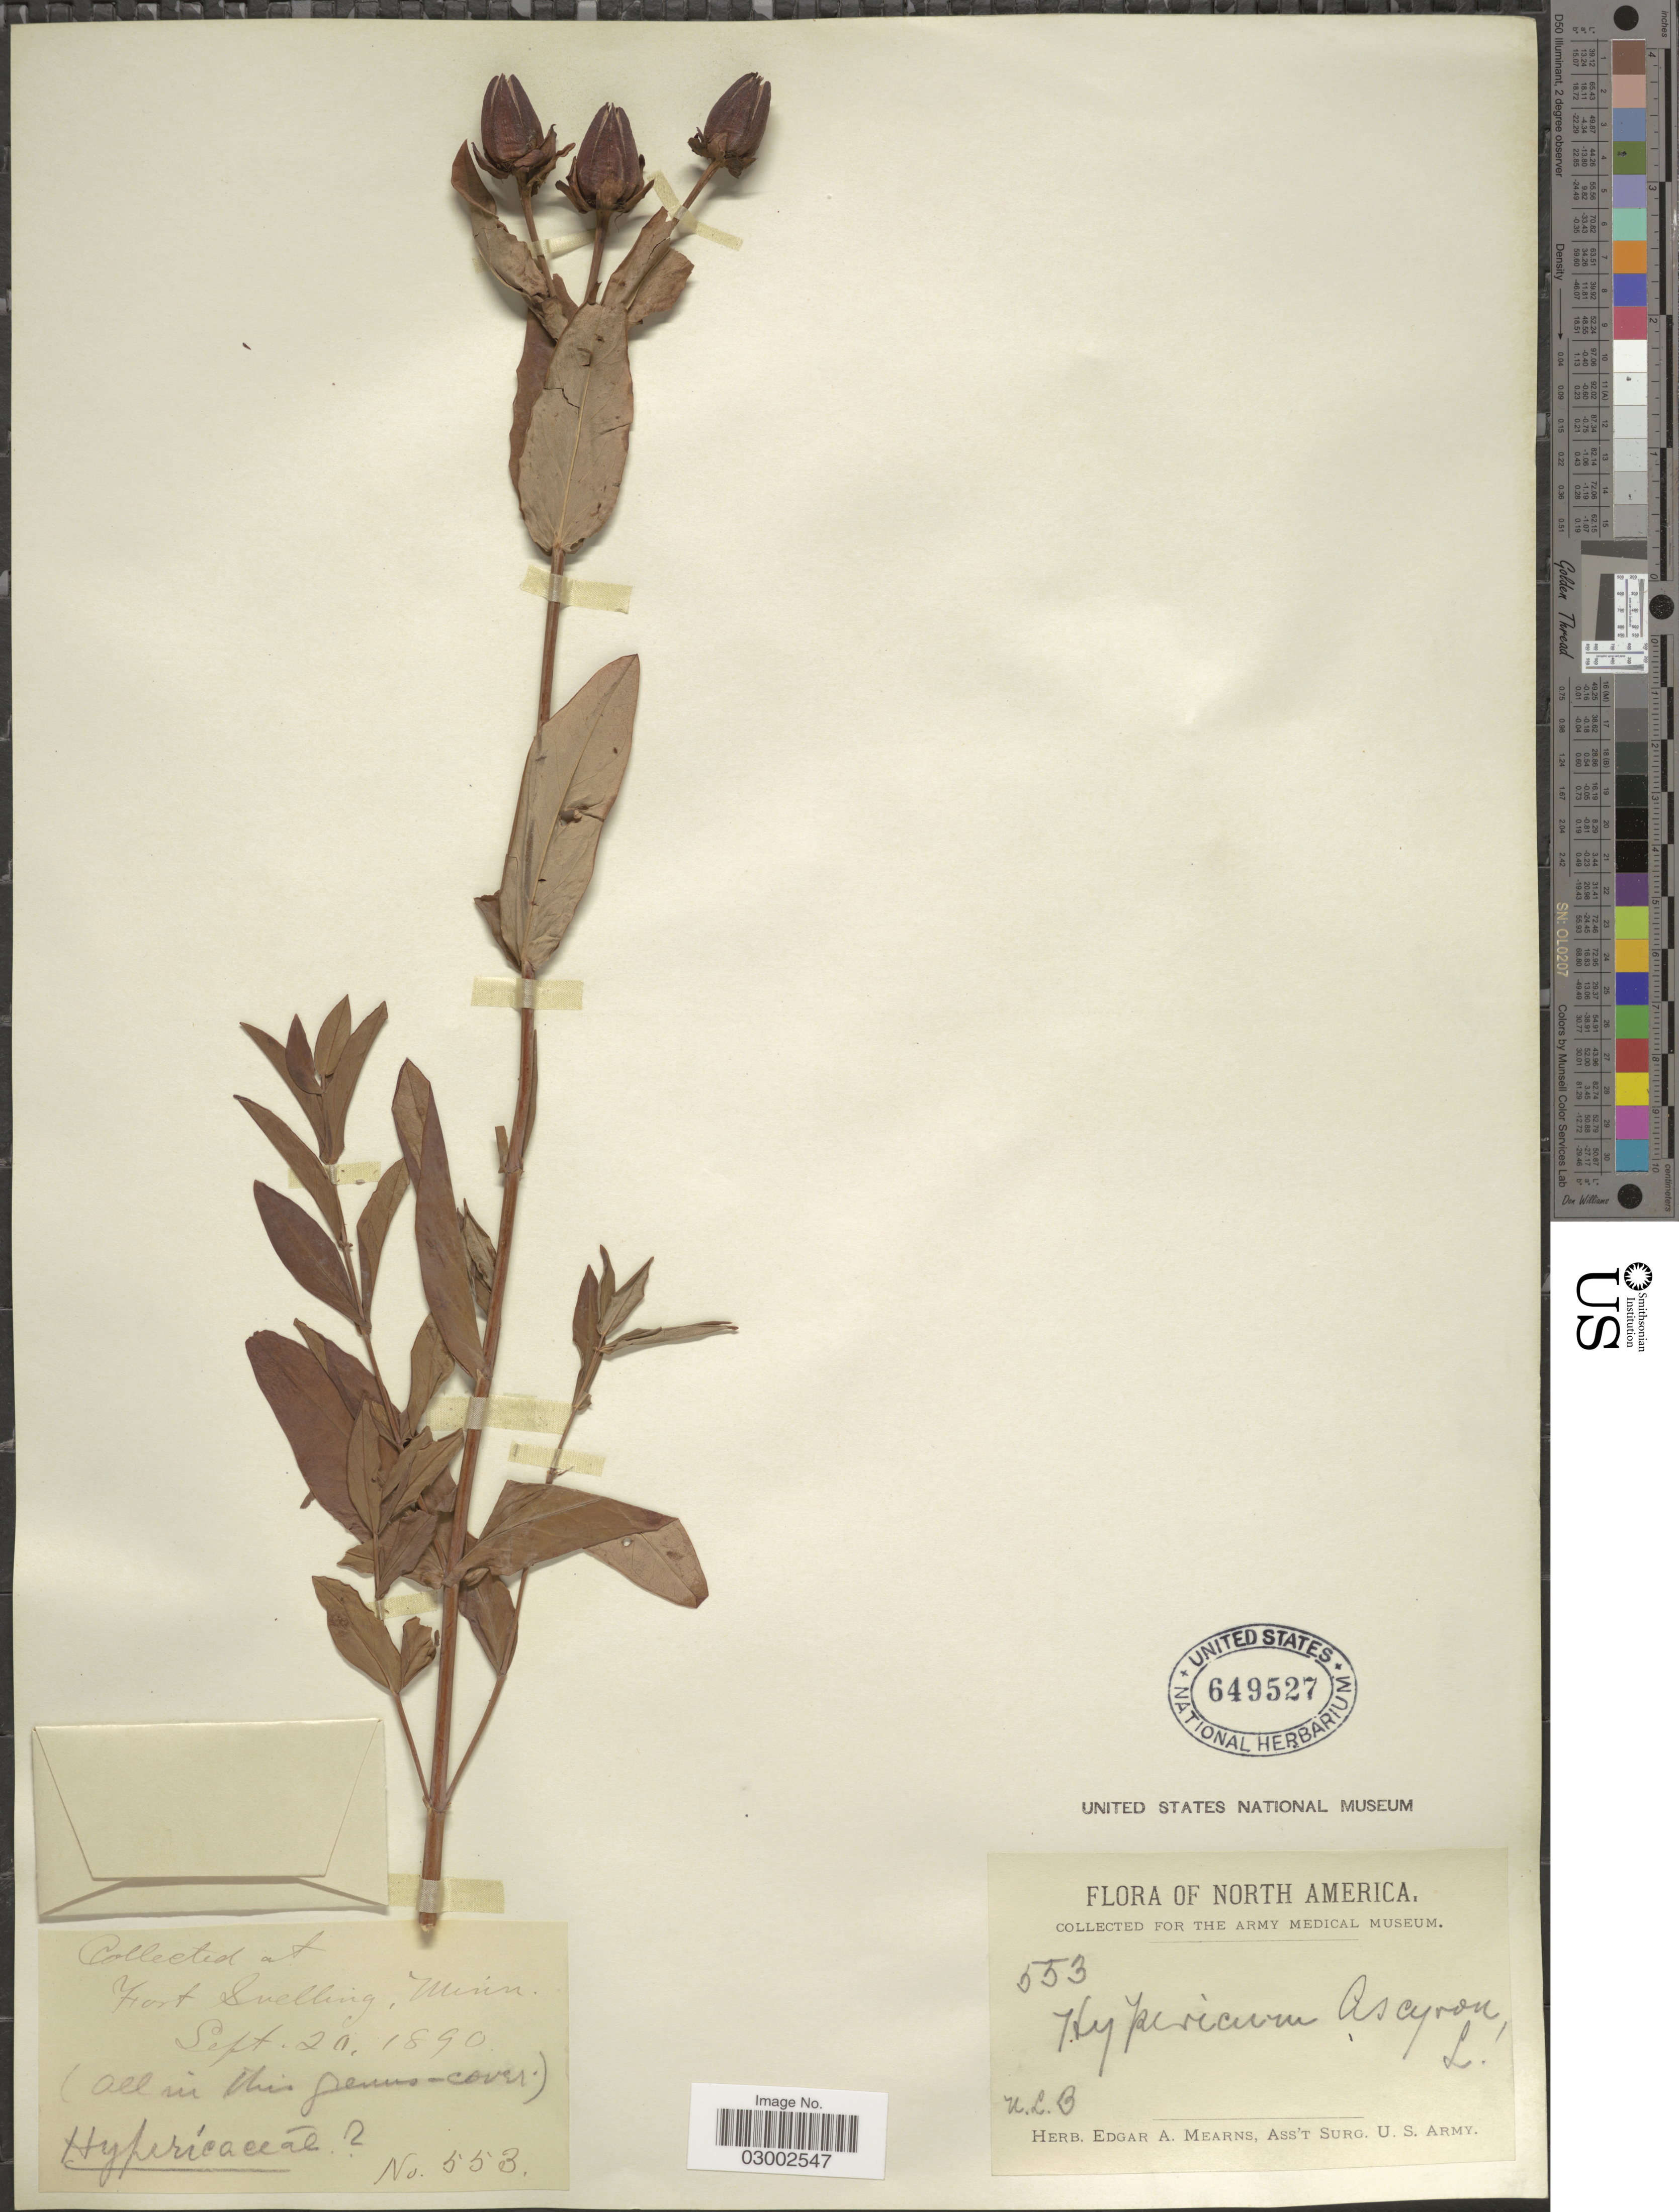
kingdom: Plantae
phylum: Tracheophyta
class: Magnoliopsida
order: Malpighiales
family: Hypericaceae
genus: Hypericum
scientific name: Hypericum ascyron subsp. pyramidatum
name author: (Aiton) N. Robson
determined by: Strong, Mark T., (BOT), Smithsonian Institution - National Museum of Natural History (UNITED STATES)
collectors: U. L. B.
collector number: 553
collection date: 1890-09-20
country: United States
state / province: Minnesota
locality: Fort Snelling.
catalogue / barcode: US 649527